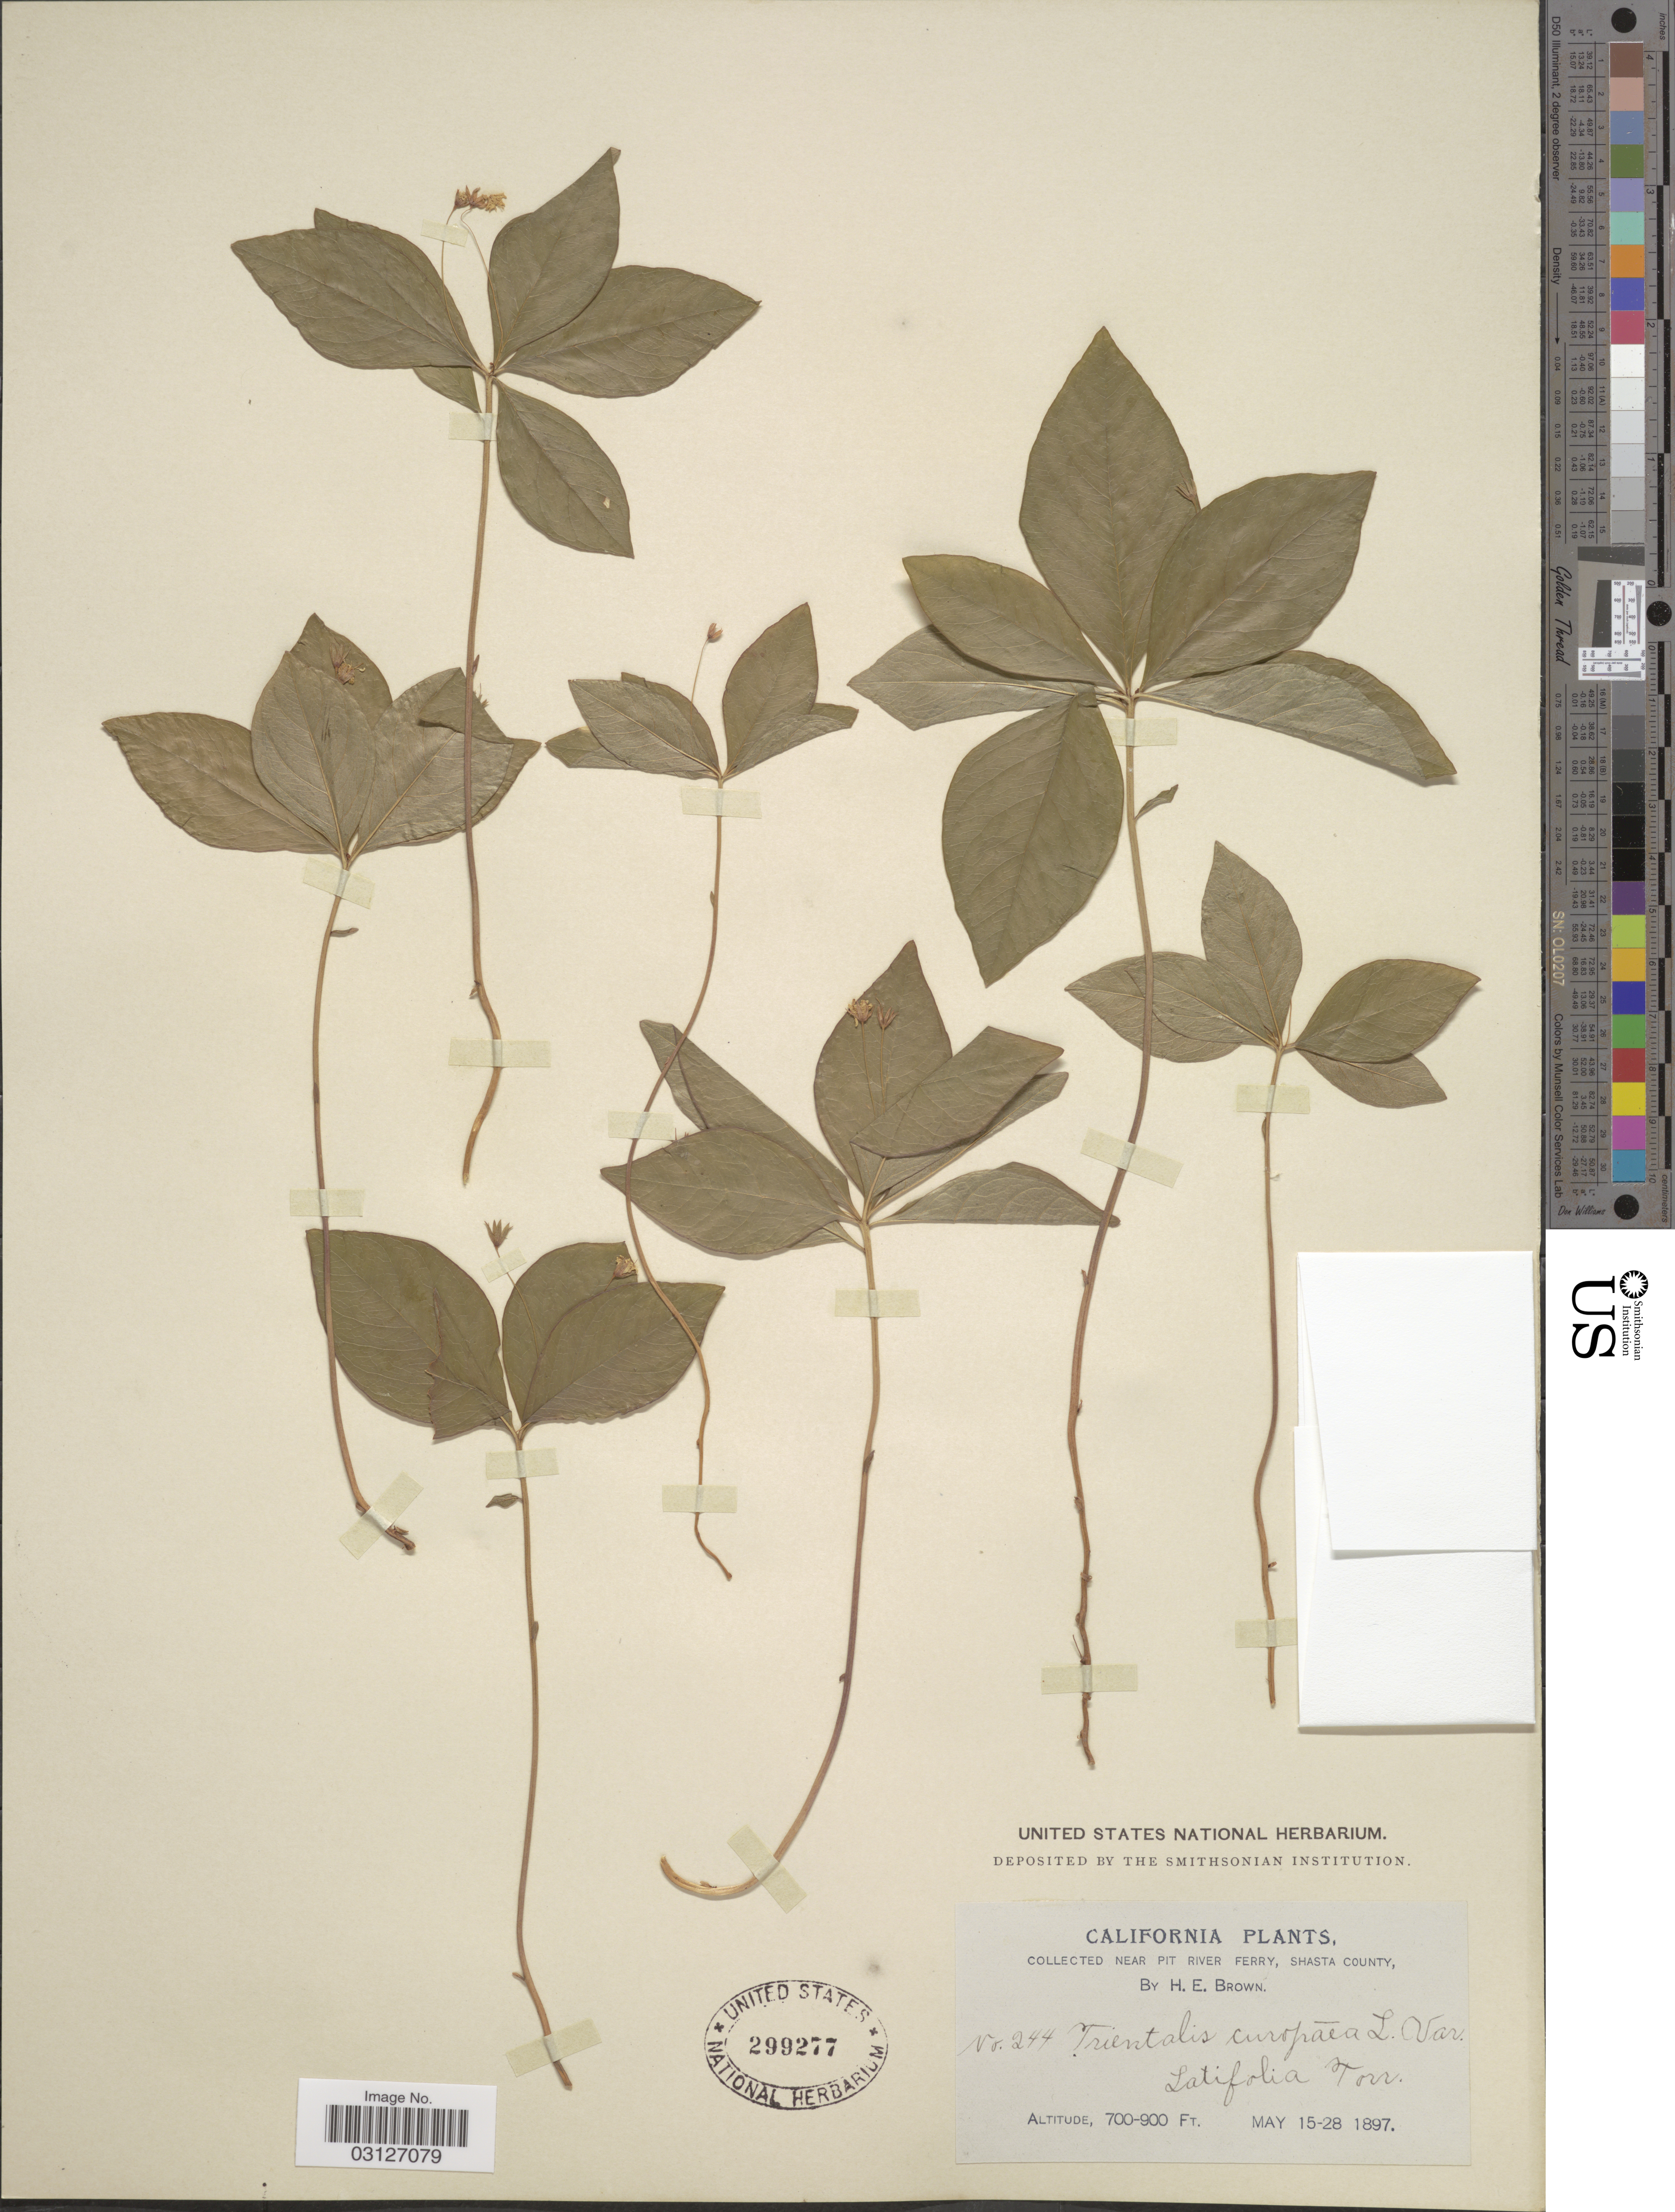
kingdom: Plantae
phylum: Tracheophyta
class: Magnoliopsida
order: Ericales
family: Primulaceae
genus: Trientalis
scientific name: Trientalis latifolia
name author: Hook.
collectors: H. E. Brown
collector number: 244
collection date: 1897-05-15/1897-05-28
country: United States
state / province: California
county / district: Shasta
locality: Near Pit River Ferry, Shasta County.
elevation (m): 213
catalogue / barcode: US 299277